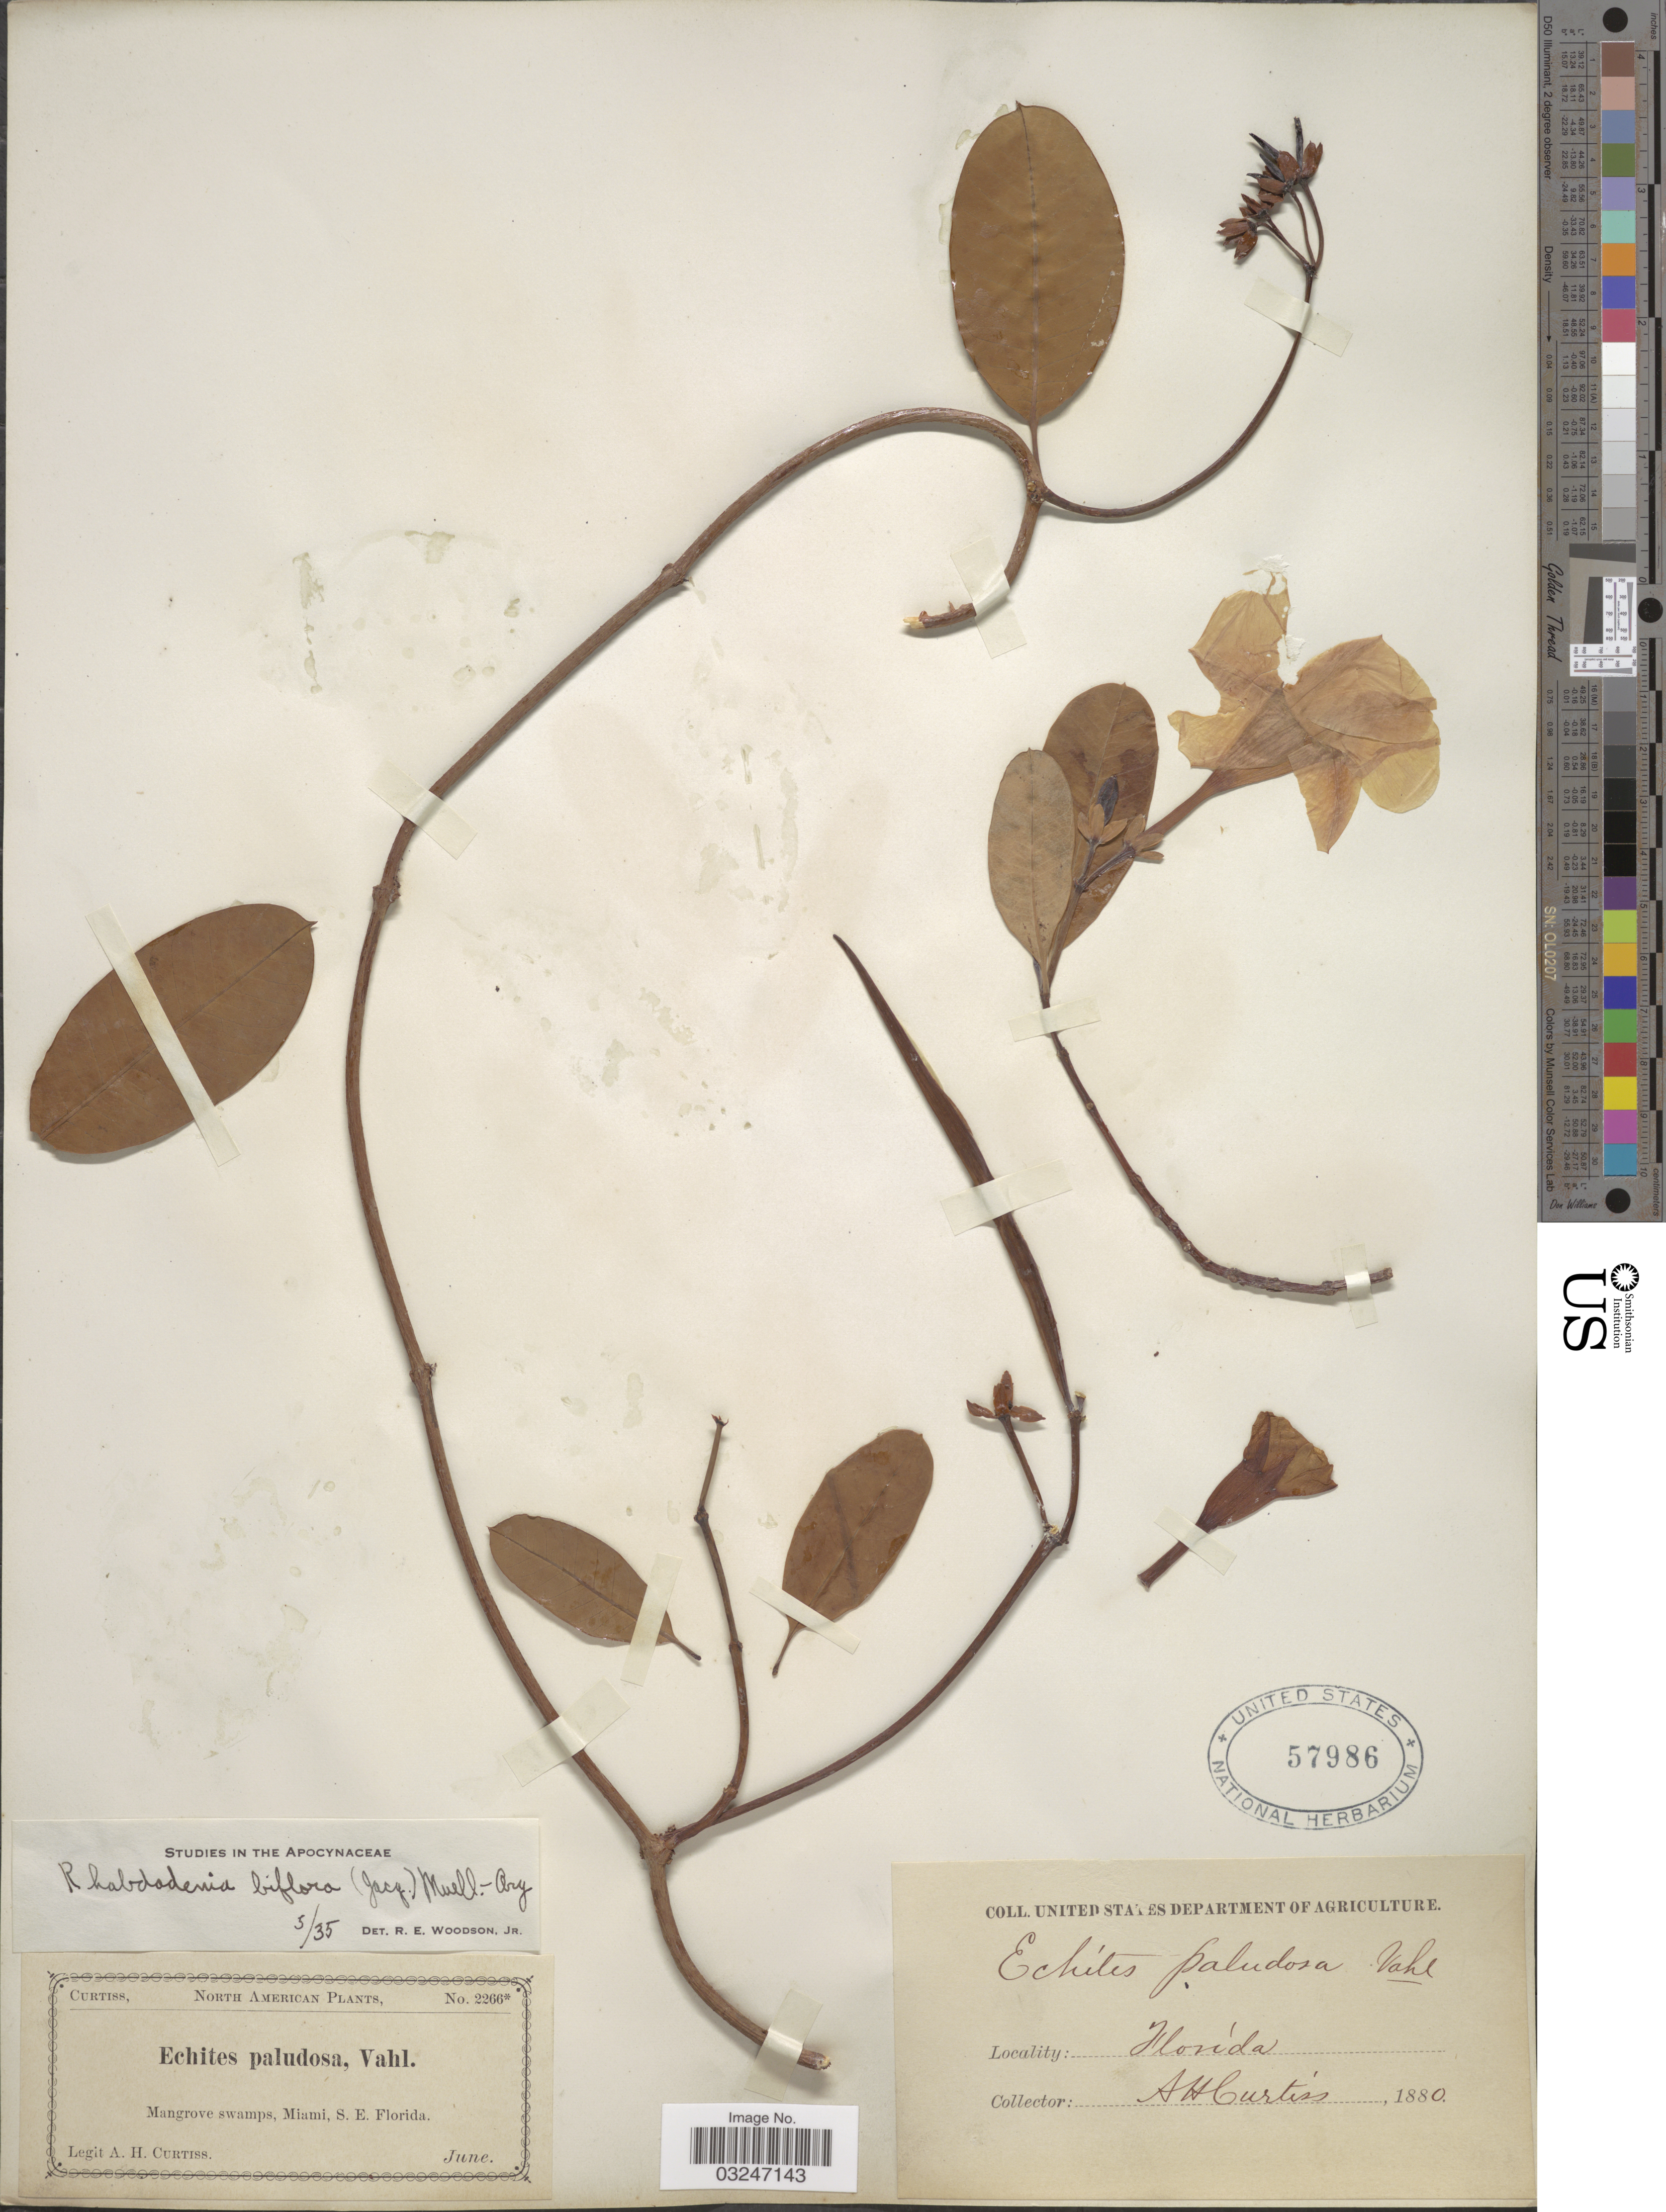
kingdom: Plantae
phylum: Tracheophyta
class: Magnoliopsida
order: Gentianales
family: Apocynaceae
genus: Rhabdadenia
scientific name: Rhabdadenia biflora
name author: (Jacq.) Müll. Arg.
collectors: A. H. Curtiss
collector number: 2266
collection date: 1880-06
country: United States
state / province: Florida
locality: Mangrove swamps, Miami, S.E. Florida.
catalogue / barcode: US 57986